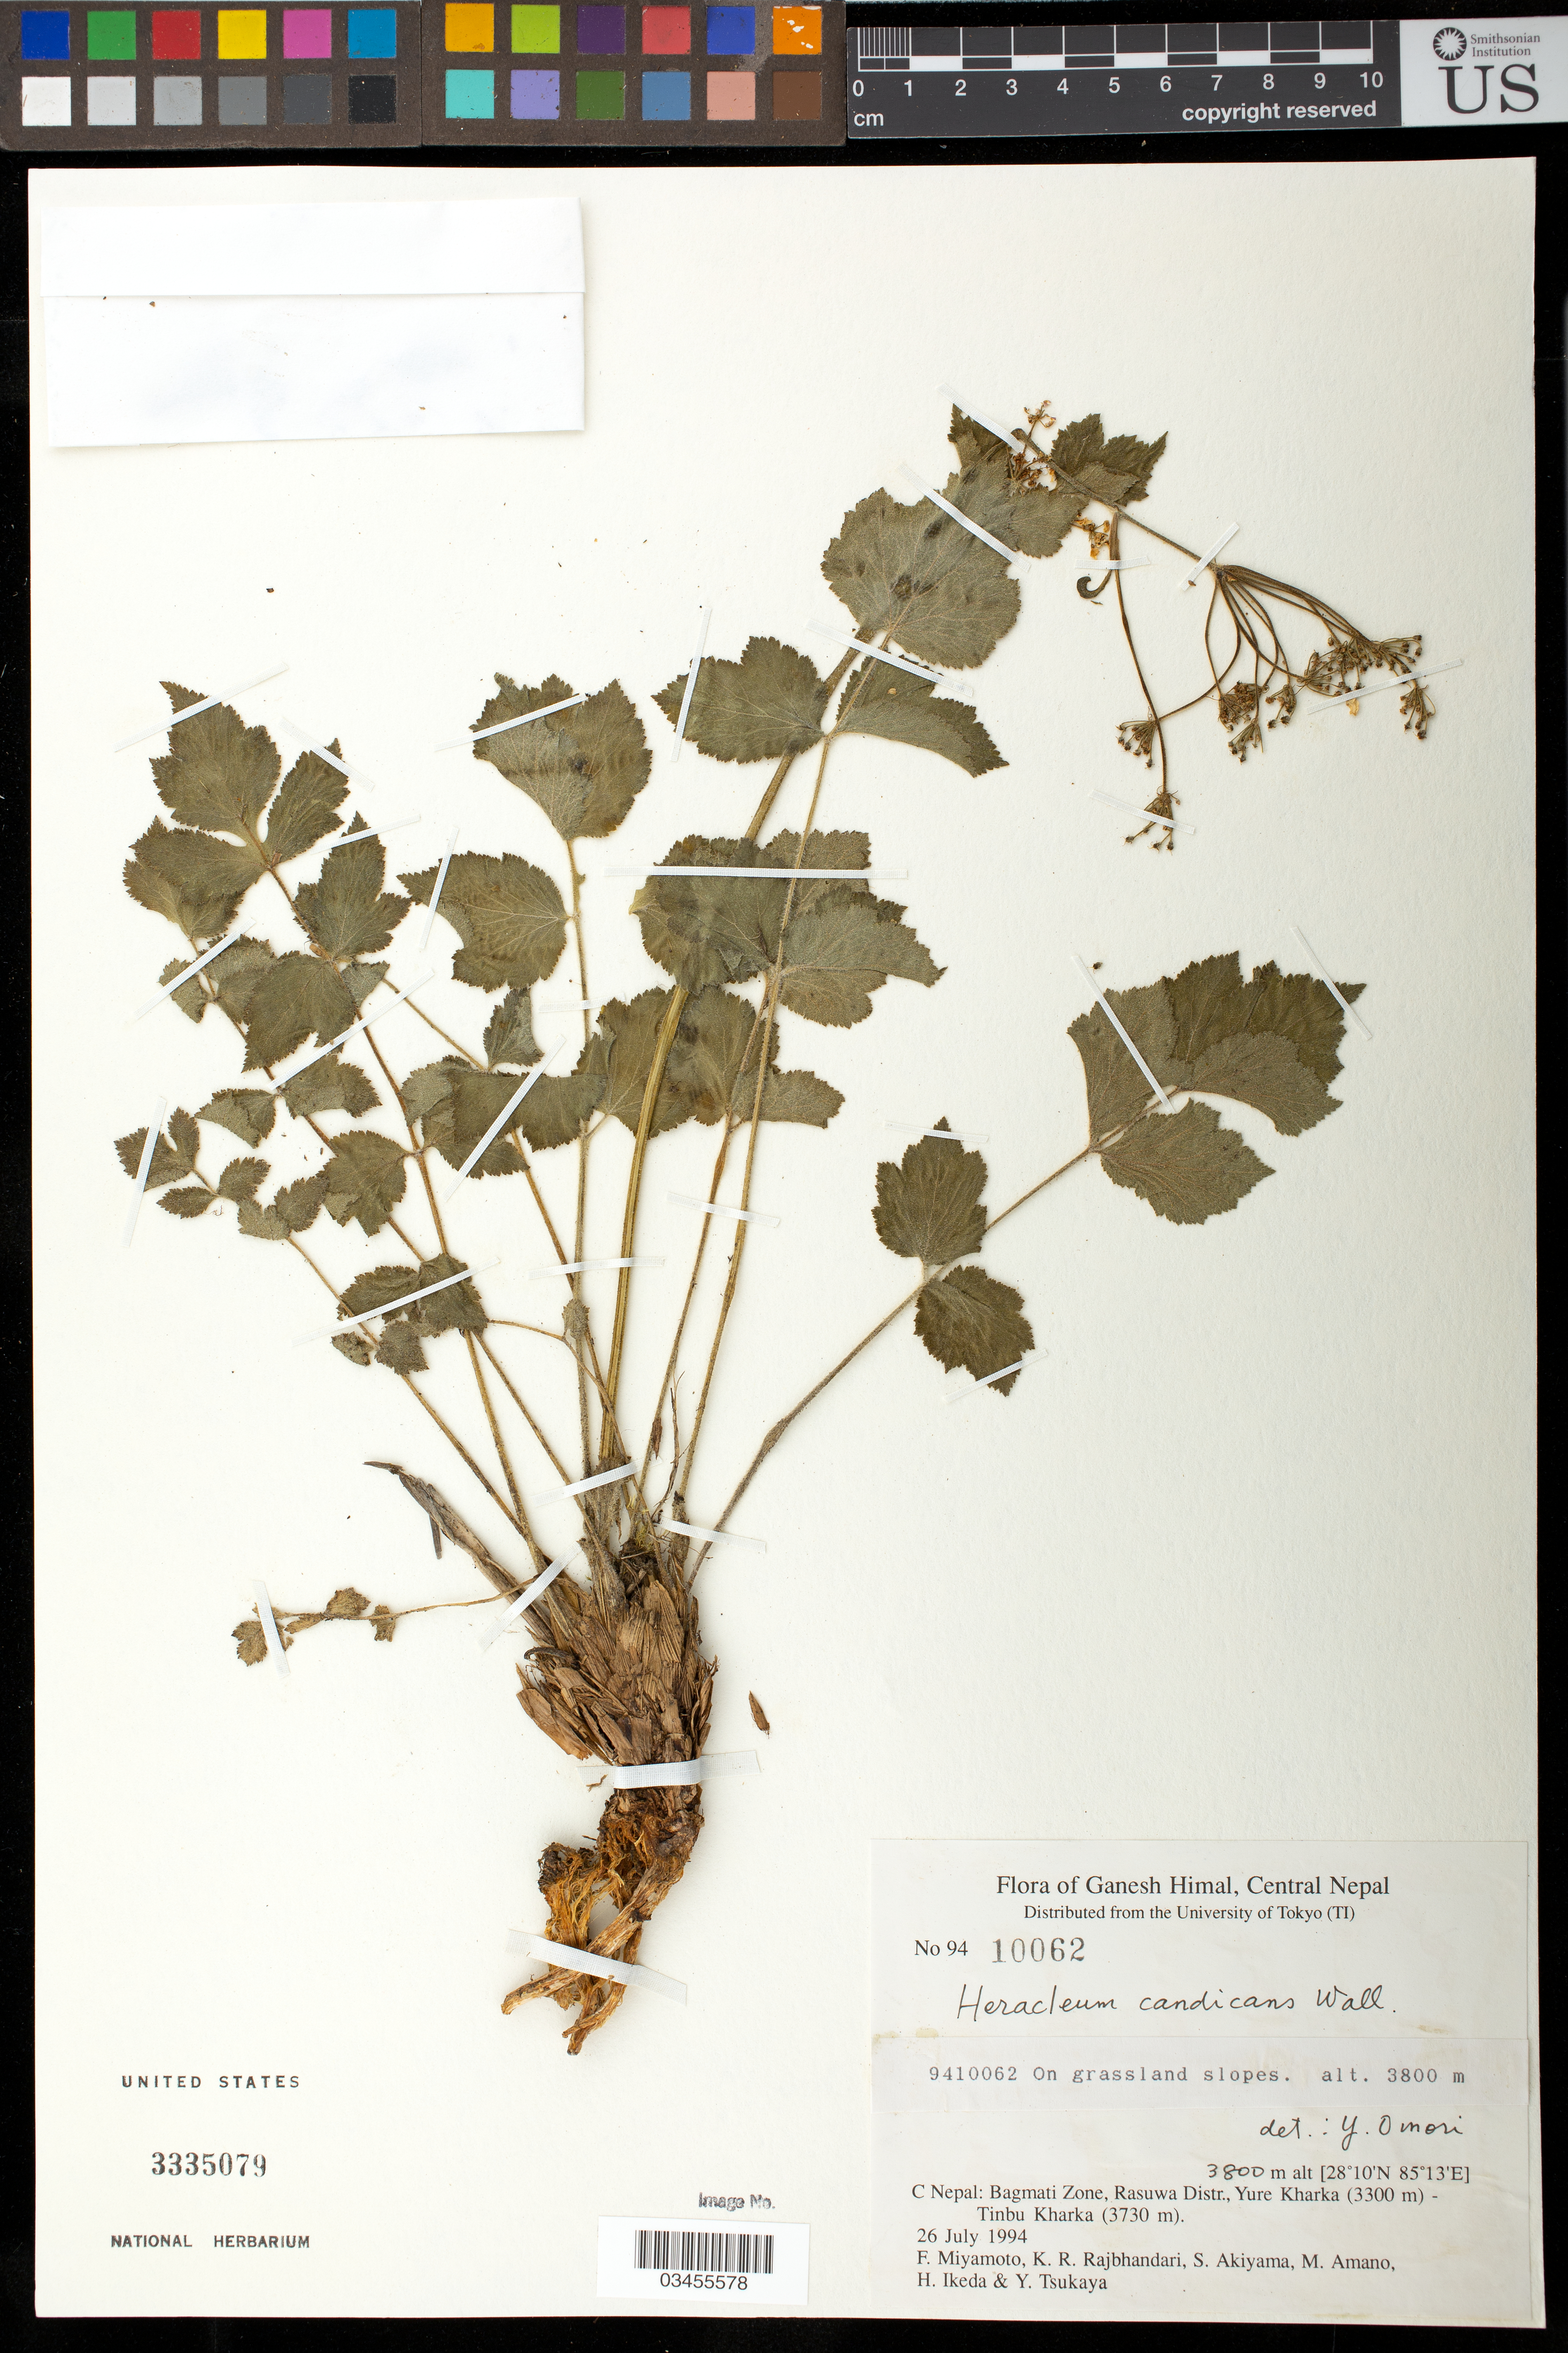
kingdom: Plantae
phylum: Tracheophyta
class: Magnoliopsida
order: Apiales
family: Apiaceae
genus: Heracleum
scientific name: Heracleum candicans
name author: Wall. ex DC.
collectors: F. Miyamoto, K. Rajbhandari, Shinobu Akiyama, M. Amano & et al.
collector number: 9410062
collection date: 1994-07-26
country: Nepal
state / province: Bagmati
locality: C Nepal: Bagmati Zone, Rasuwa Distr., Yure Kharka - Tinbu Kharka.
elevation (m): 3800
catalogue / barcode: US 3335079